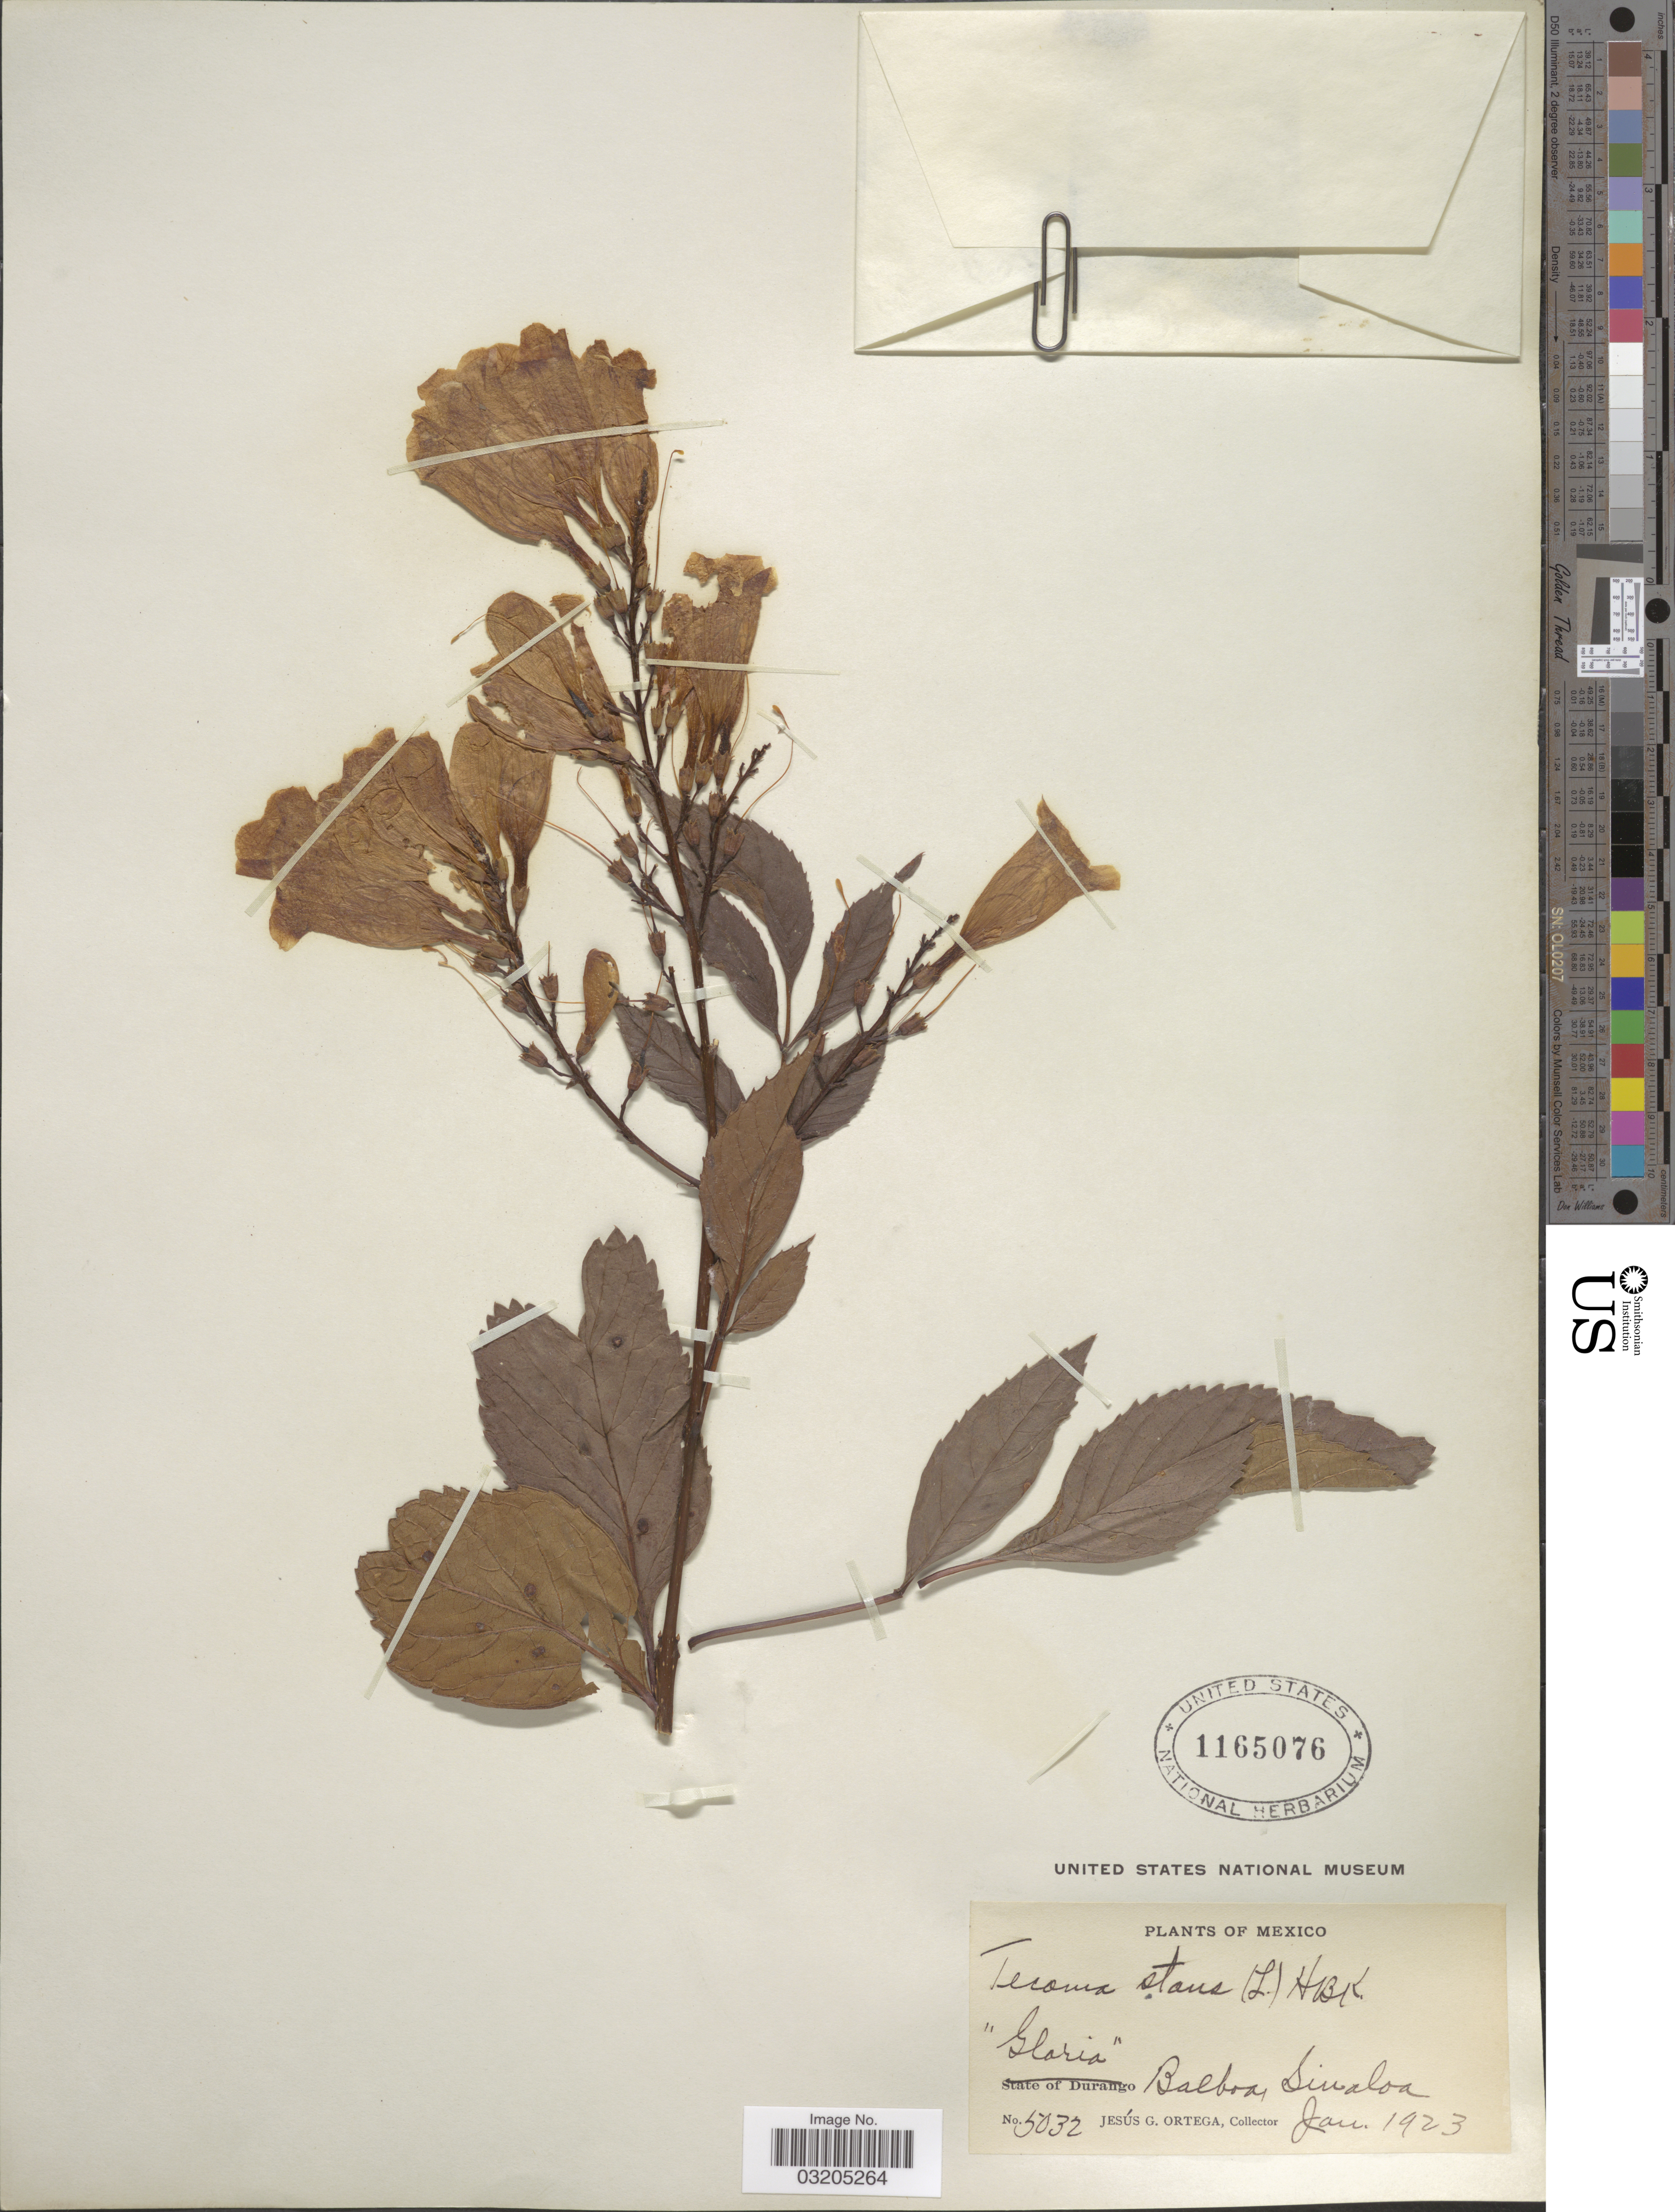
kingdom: Plantae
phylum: Tracheophyta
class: Magnoliopsida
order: Lamiales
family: Bignoniaceae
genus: Tecoma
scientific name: Tecoma stans var. stans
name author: (L.) Juss. ex Kunth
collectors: J. Ortega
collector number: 5032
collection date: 1923-01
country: Mexico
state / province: Sinaloa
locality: Balboa.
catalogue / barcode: US 1165076